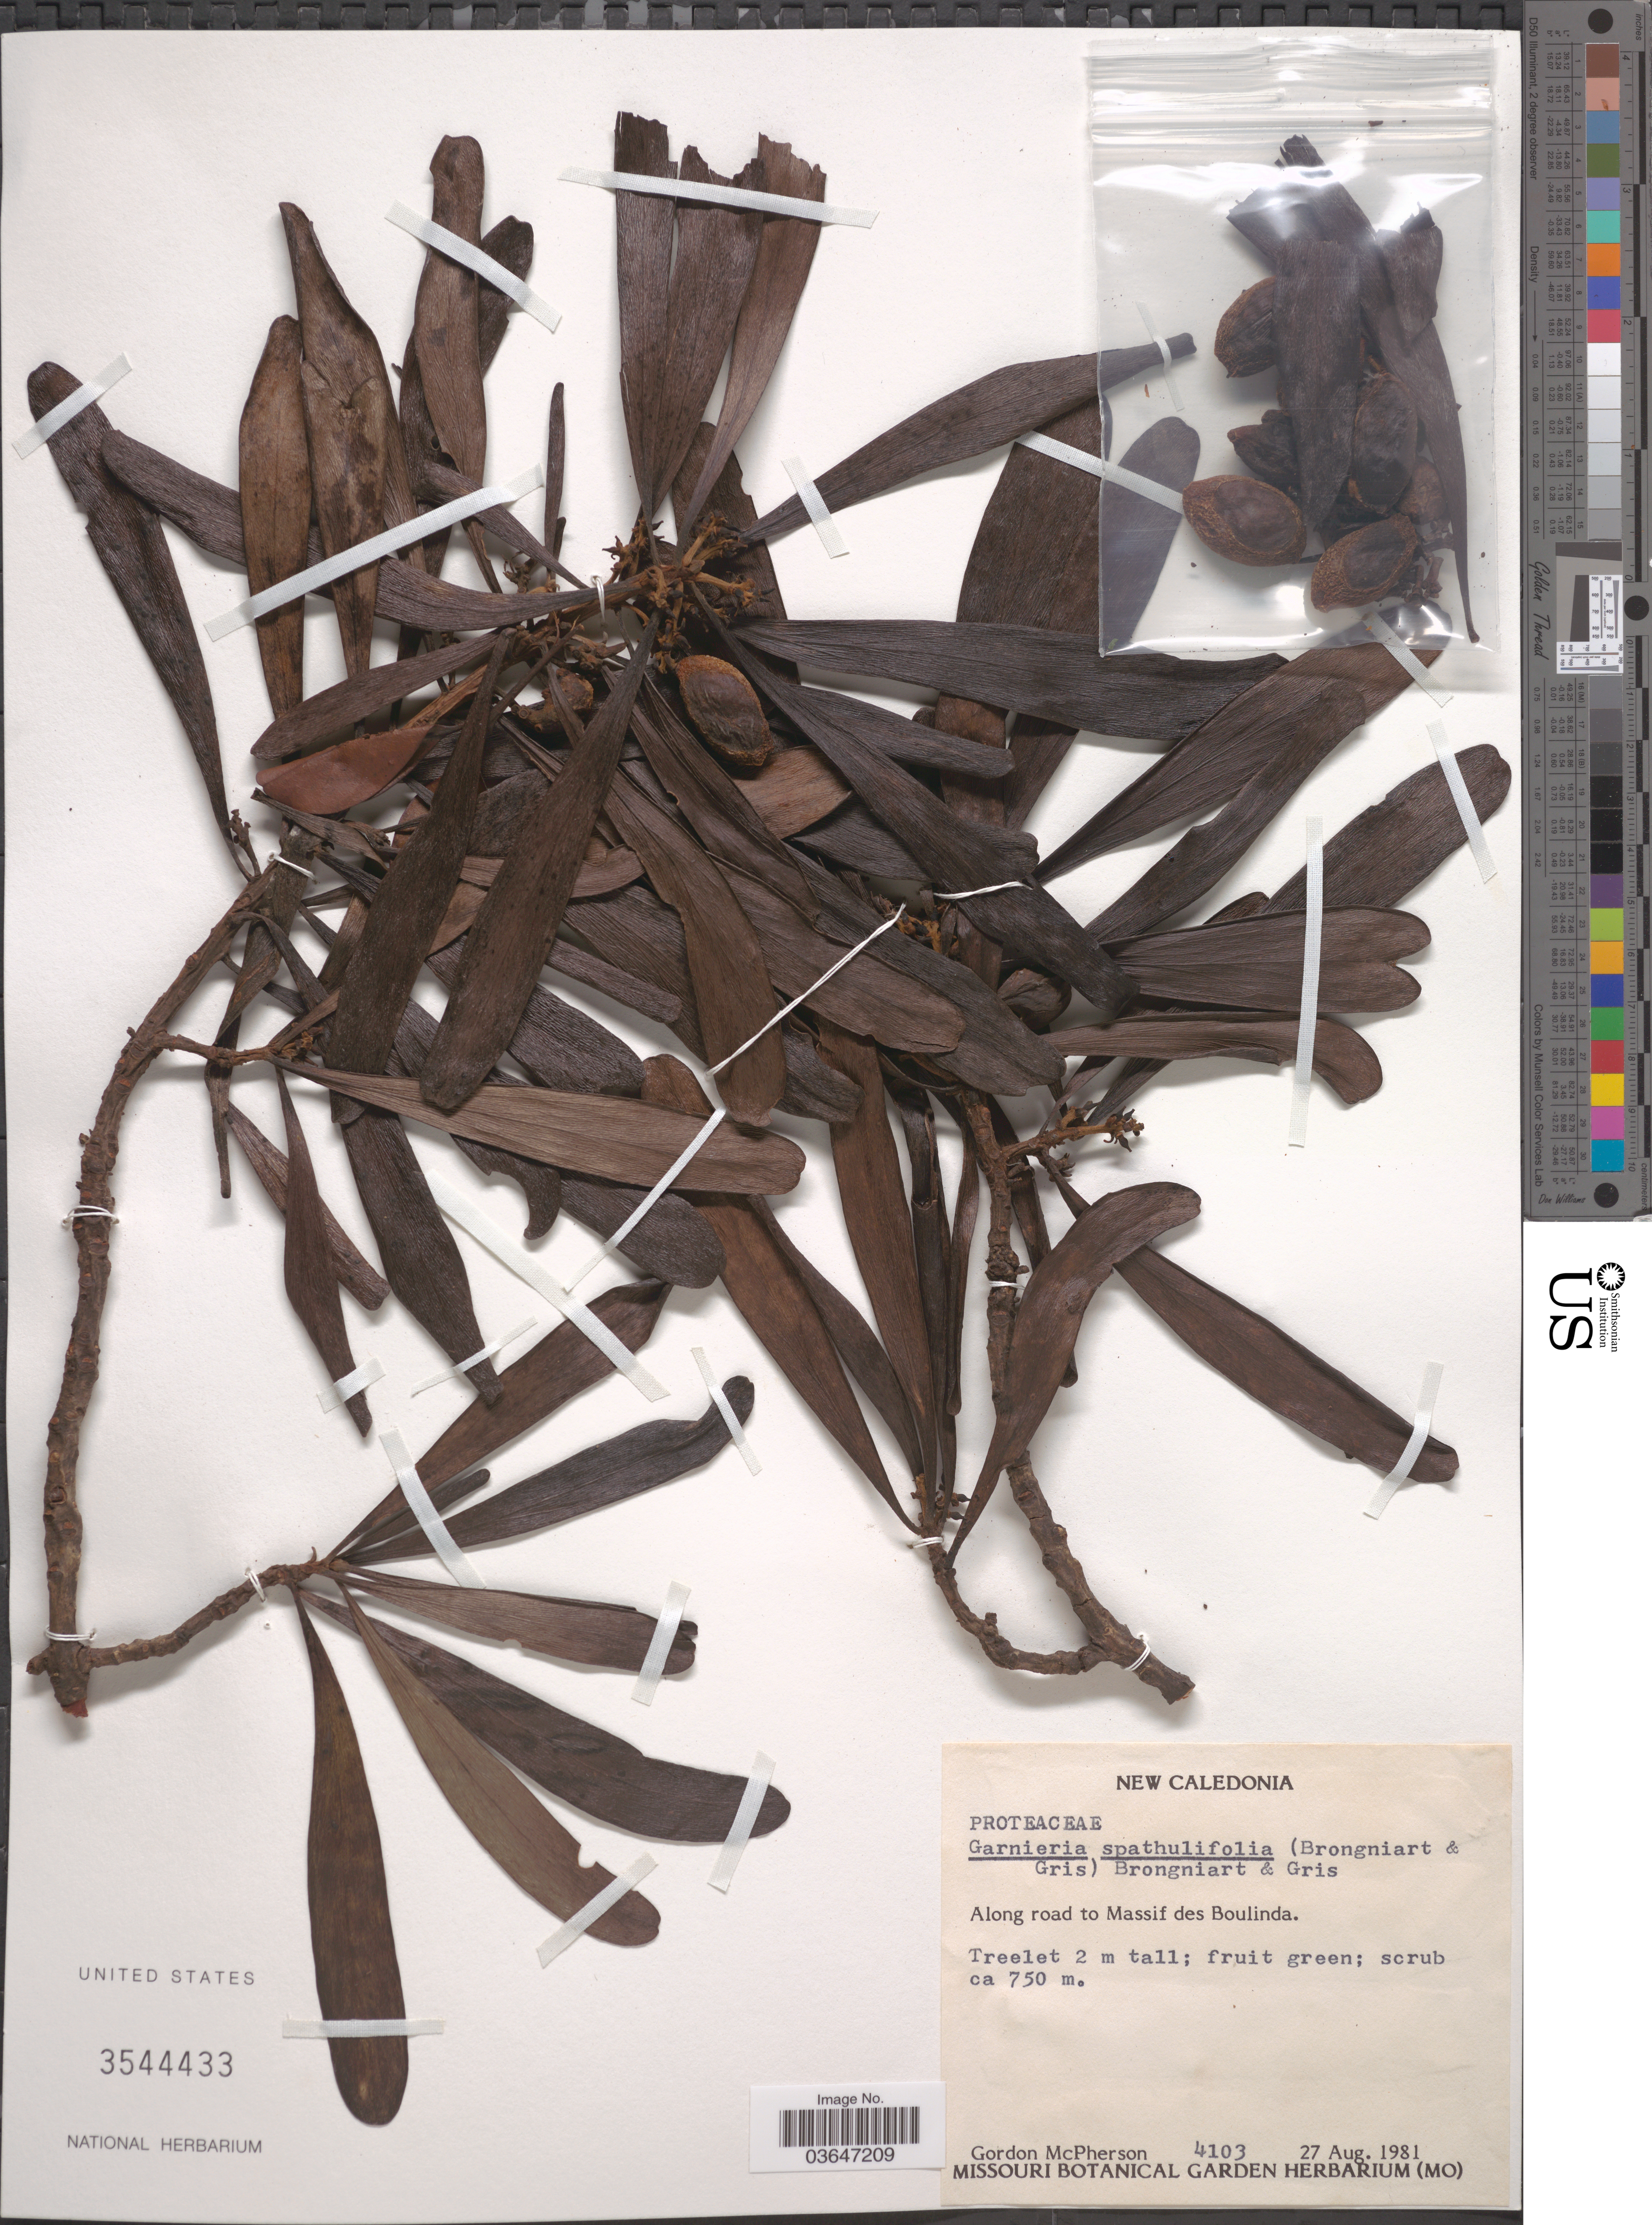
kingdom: Plantae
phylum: Tracheophyta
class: Magnoliopsida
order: Proteales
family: Proteaceae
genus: Garnieria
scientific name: Garnieria spathulifolia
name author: Brongn. & Gris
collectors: G. D. McPherson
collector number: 4103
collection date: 1981-08-27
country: New Caledonia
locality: Along road to Massif des Boulinda.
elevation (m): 750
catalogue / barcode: US 3544433